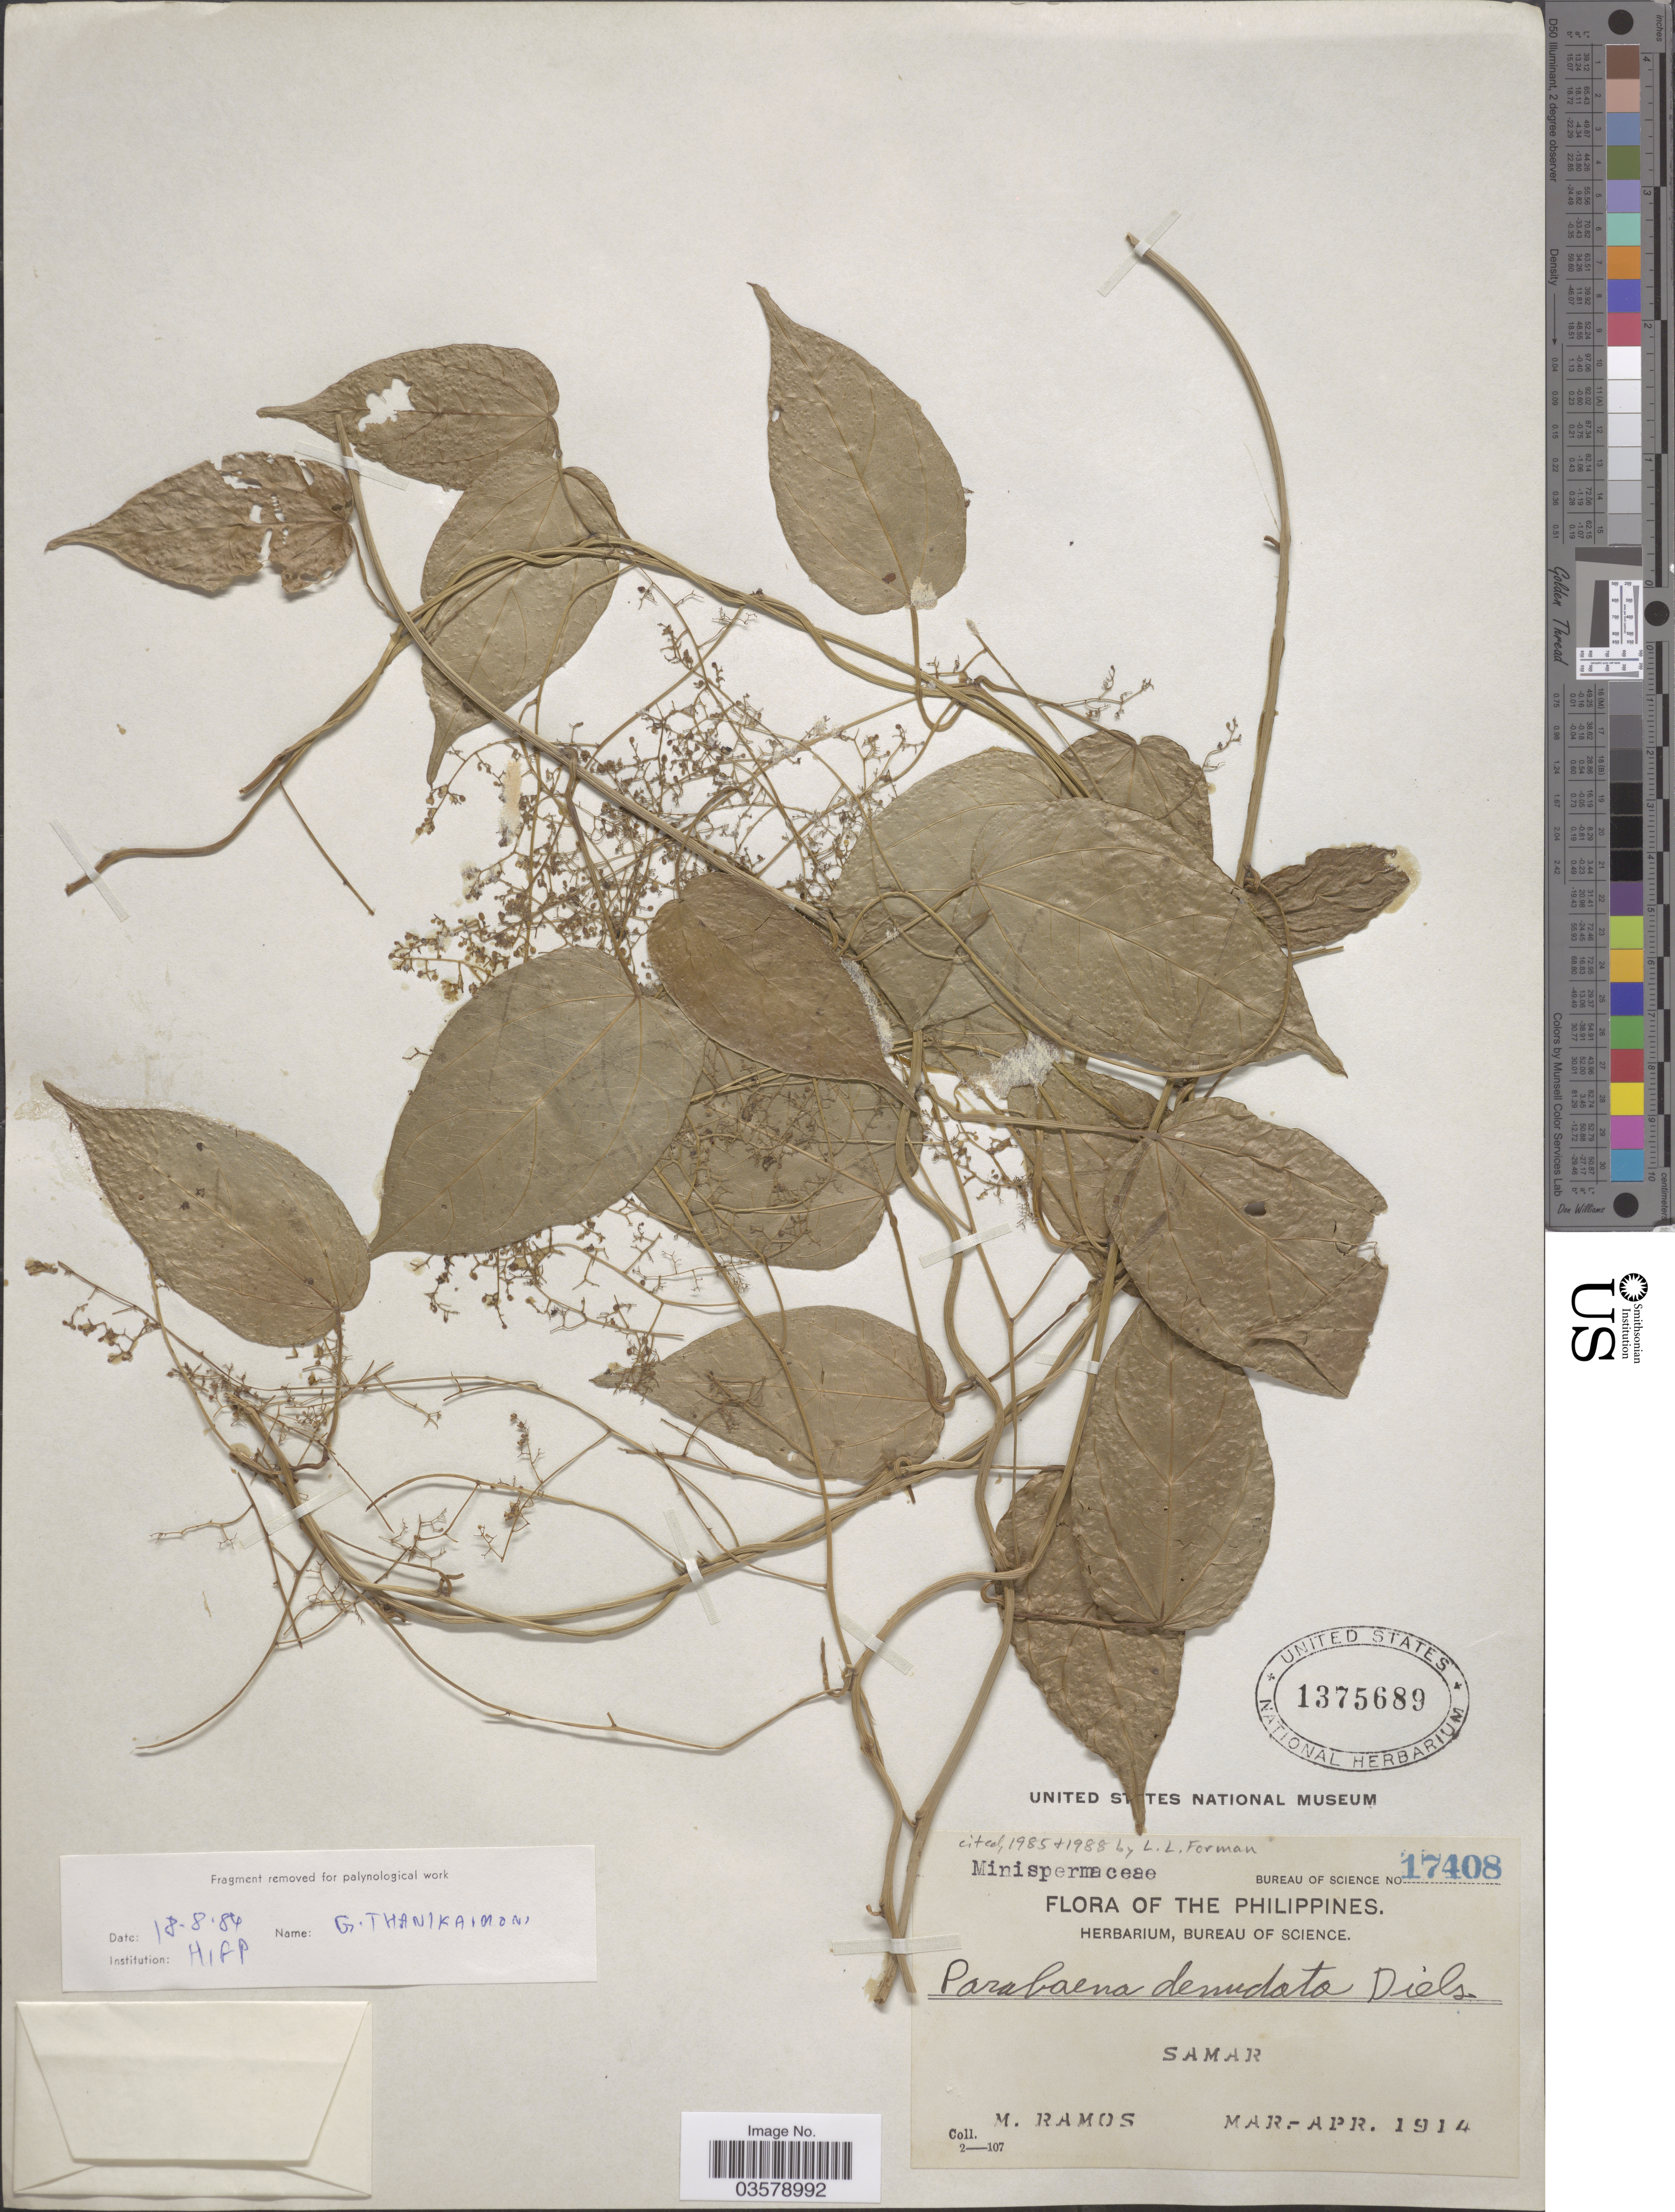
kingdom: Plantae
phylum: Tracheophyta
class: Magnoliopsida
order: Ranunculales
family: Menispermaceae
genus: Parabaena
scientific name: Parabaena denudata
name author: Diels in Engl.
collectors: M. Ramos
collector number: Bureau of science 17408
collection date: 1914-03/1914-04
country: Philippines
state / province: Eastern Visayas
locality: Samar.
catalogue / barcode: US 1375689